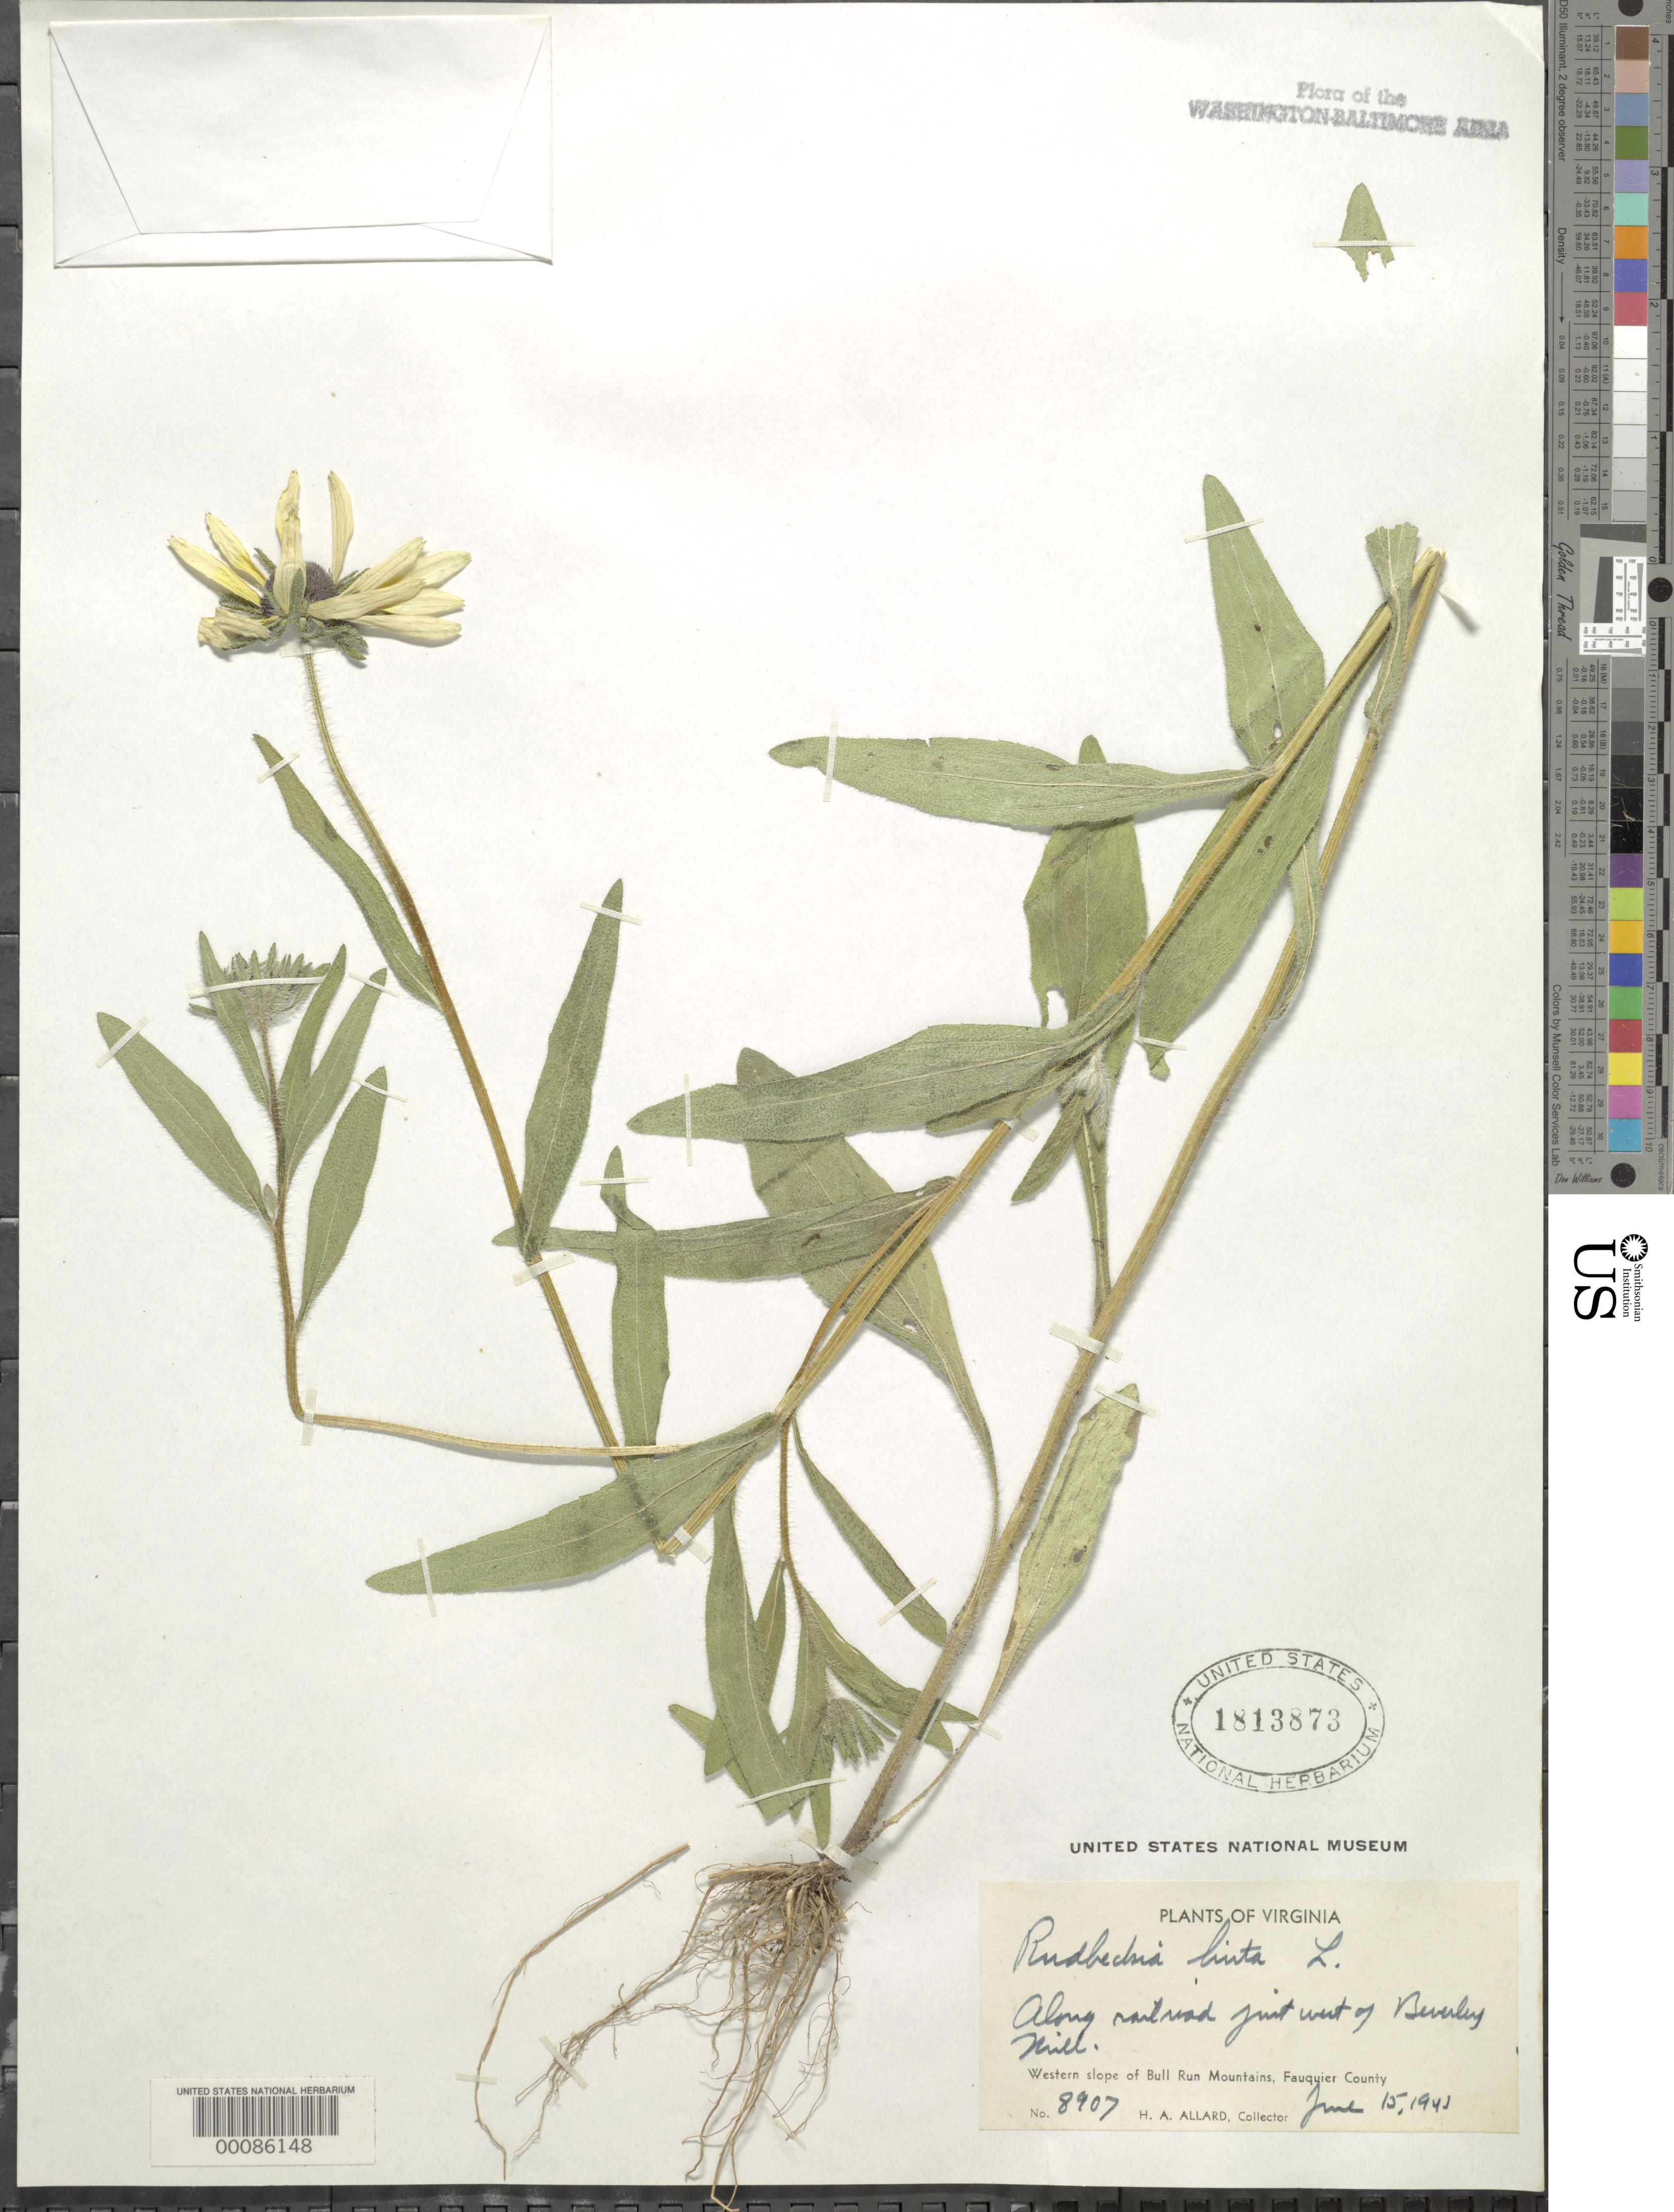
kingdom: Plantae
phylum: Tracheophyta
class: Magnoliopsida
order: Asterales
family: Asteraceae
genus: Rudbeckia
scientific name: Rudbeckia hirta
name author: L.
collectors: H. A. Allard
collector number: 8907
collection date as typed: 15 Jun 1943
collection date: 1943-06-15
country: United States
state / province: Virginia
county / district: Fauquier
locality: West of Beverley Mill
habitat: Railroad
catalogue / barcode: US 1813873